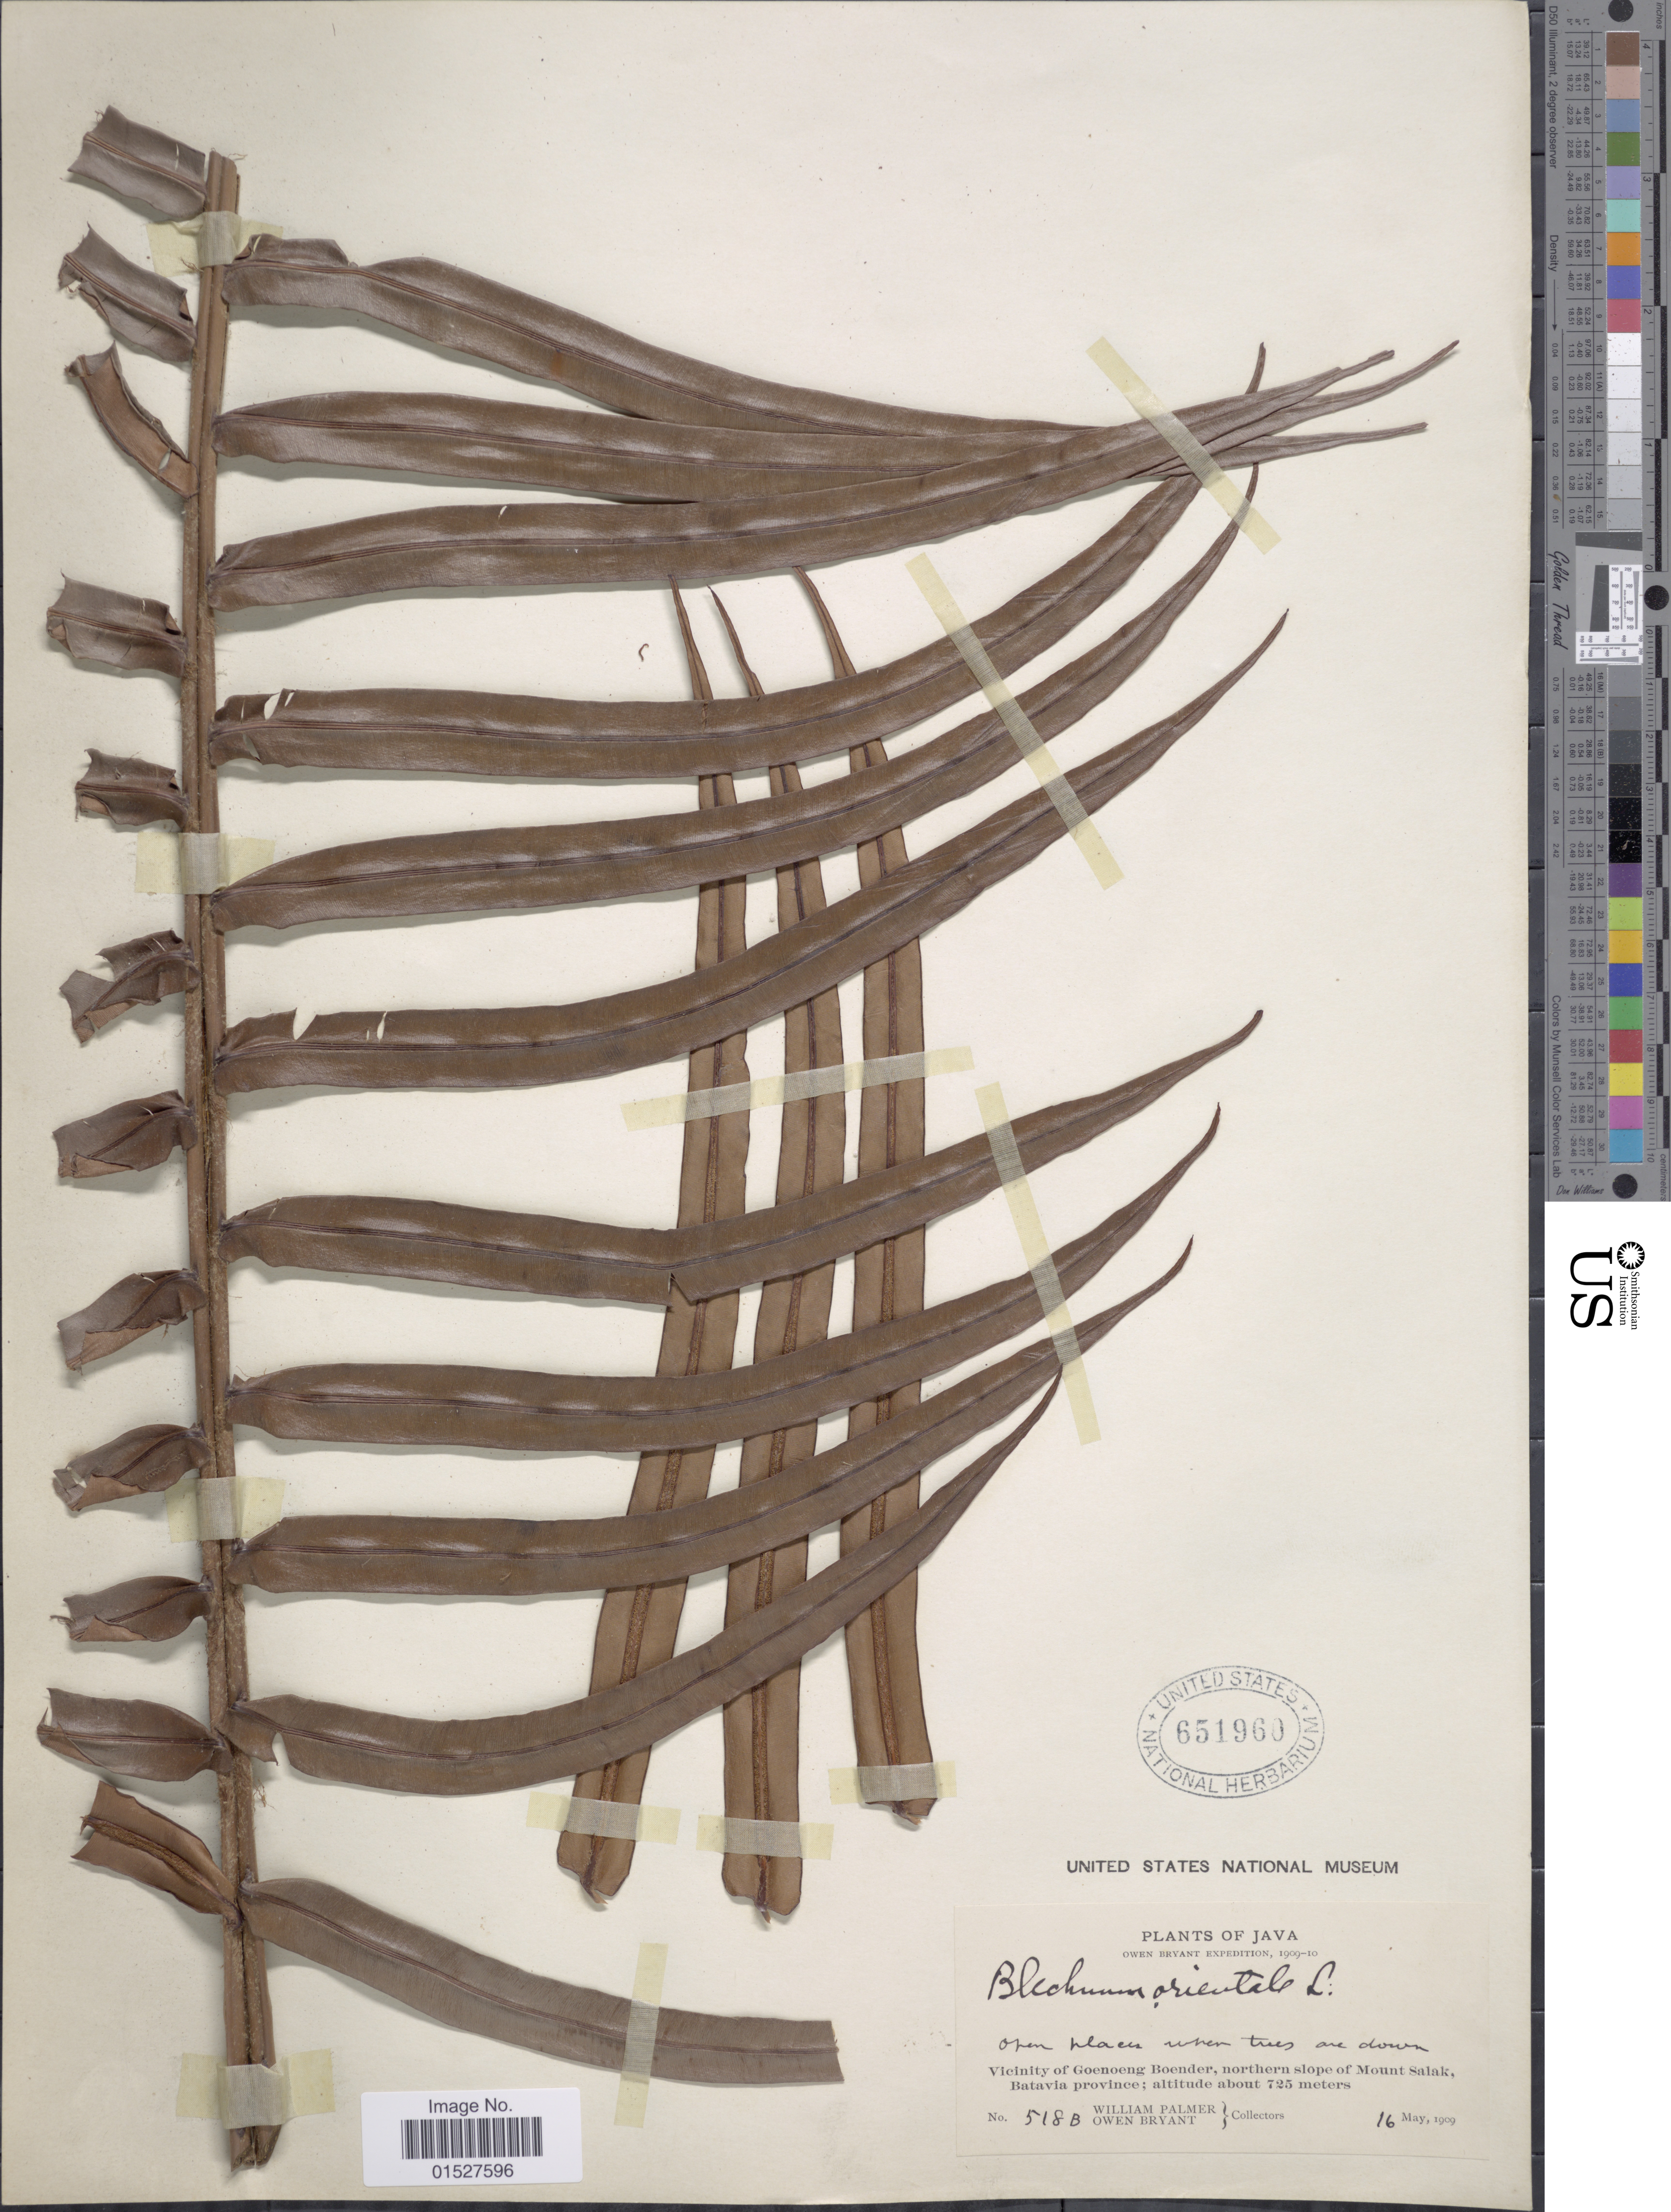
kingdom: Plantae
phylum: Tracheophyta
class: Polypodiopsida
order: Polypodiales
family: Blechnaceae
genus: Blechnum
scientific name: Blechnum orientale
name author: L.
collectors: W. Palmer & O. Bryant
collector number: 518B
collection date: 1909-05-16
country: Indonesia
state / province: Java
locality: Vicinity of Goenoeng Boender, northern slope of Mount Salak, Batavia province.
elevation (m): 725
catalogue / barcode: US 651960